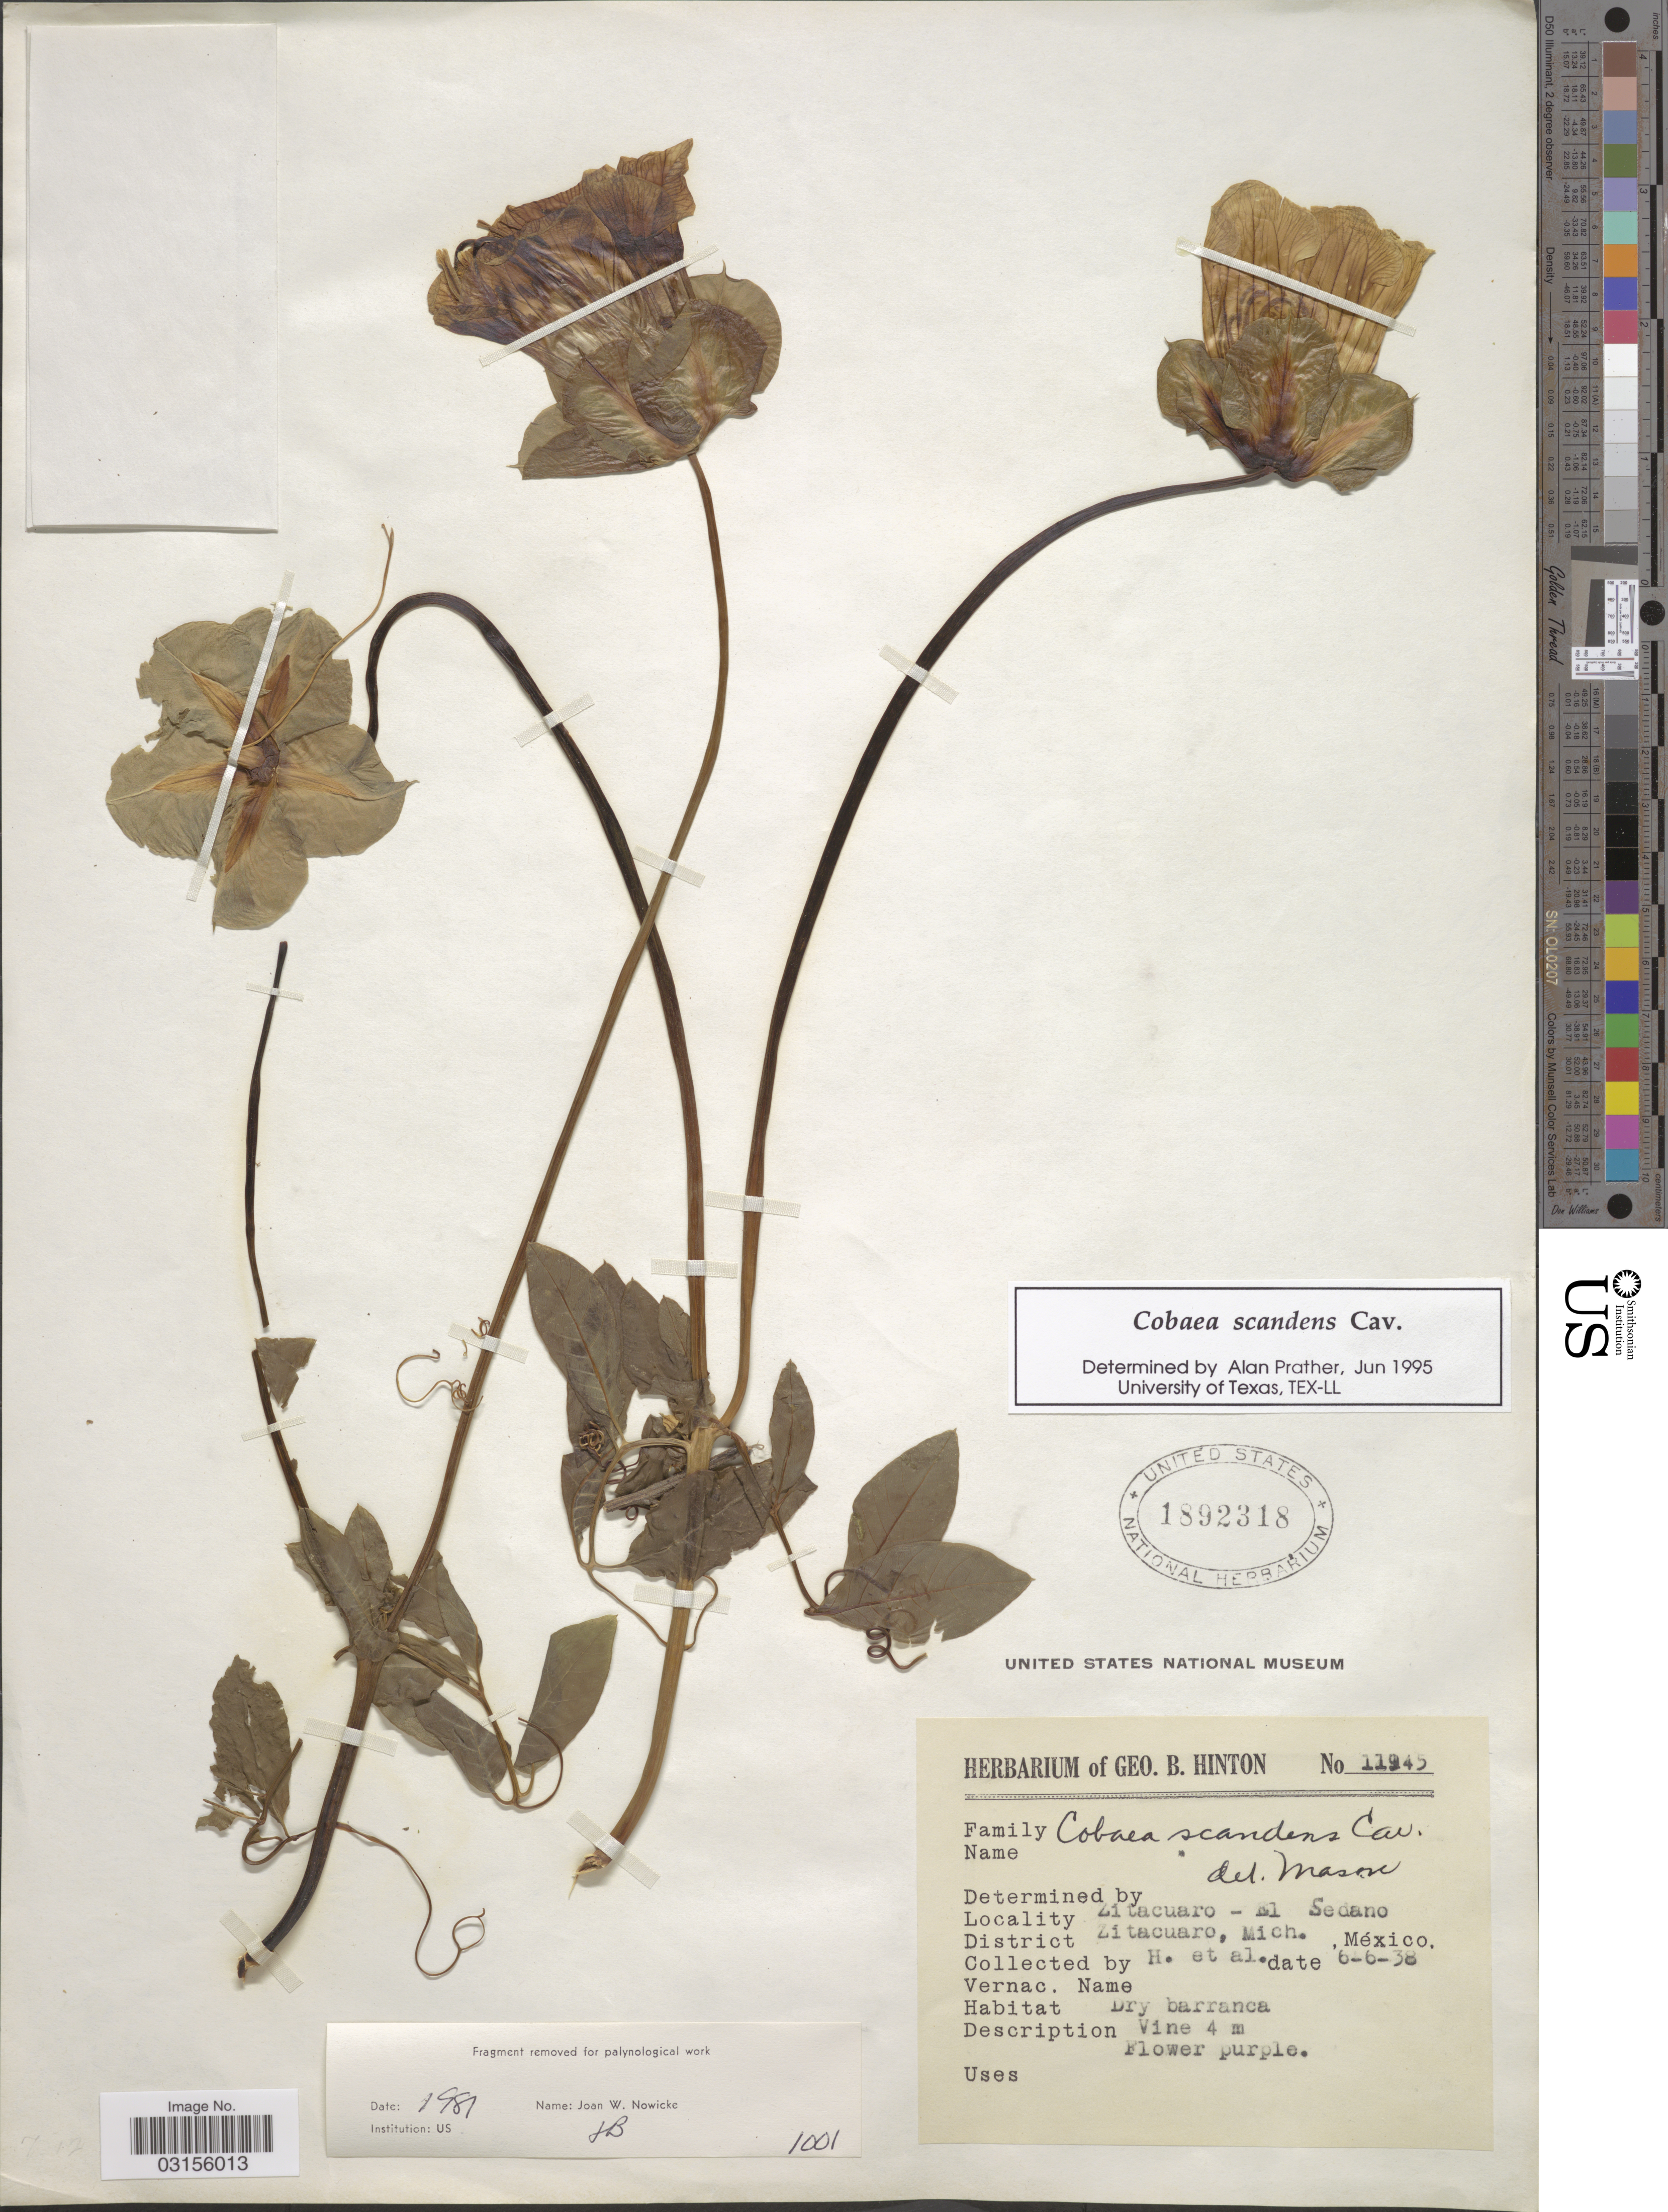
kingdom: Plantae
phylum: Tracheophyta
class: Magnoliopsida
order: Ericales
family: Polemoniaceae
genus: Cobaea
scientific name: Cobaea scandens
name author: Cav.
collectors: G. B. Hinton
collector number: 11945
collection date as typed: Transcribed d/m/y: 6/6/38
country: Mexico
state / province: Michoacán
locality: Zitacuaro - El Sedano. District Zitacuaro.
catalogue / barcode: US 1892318